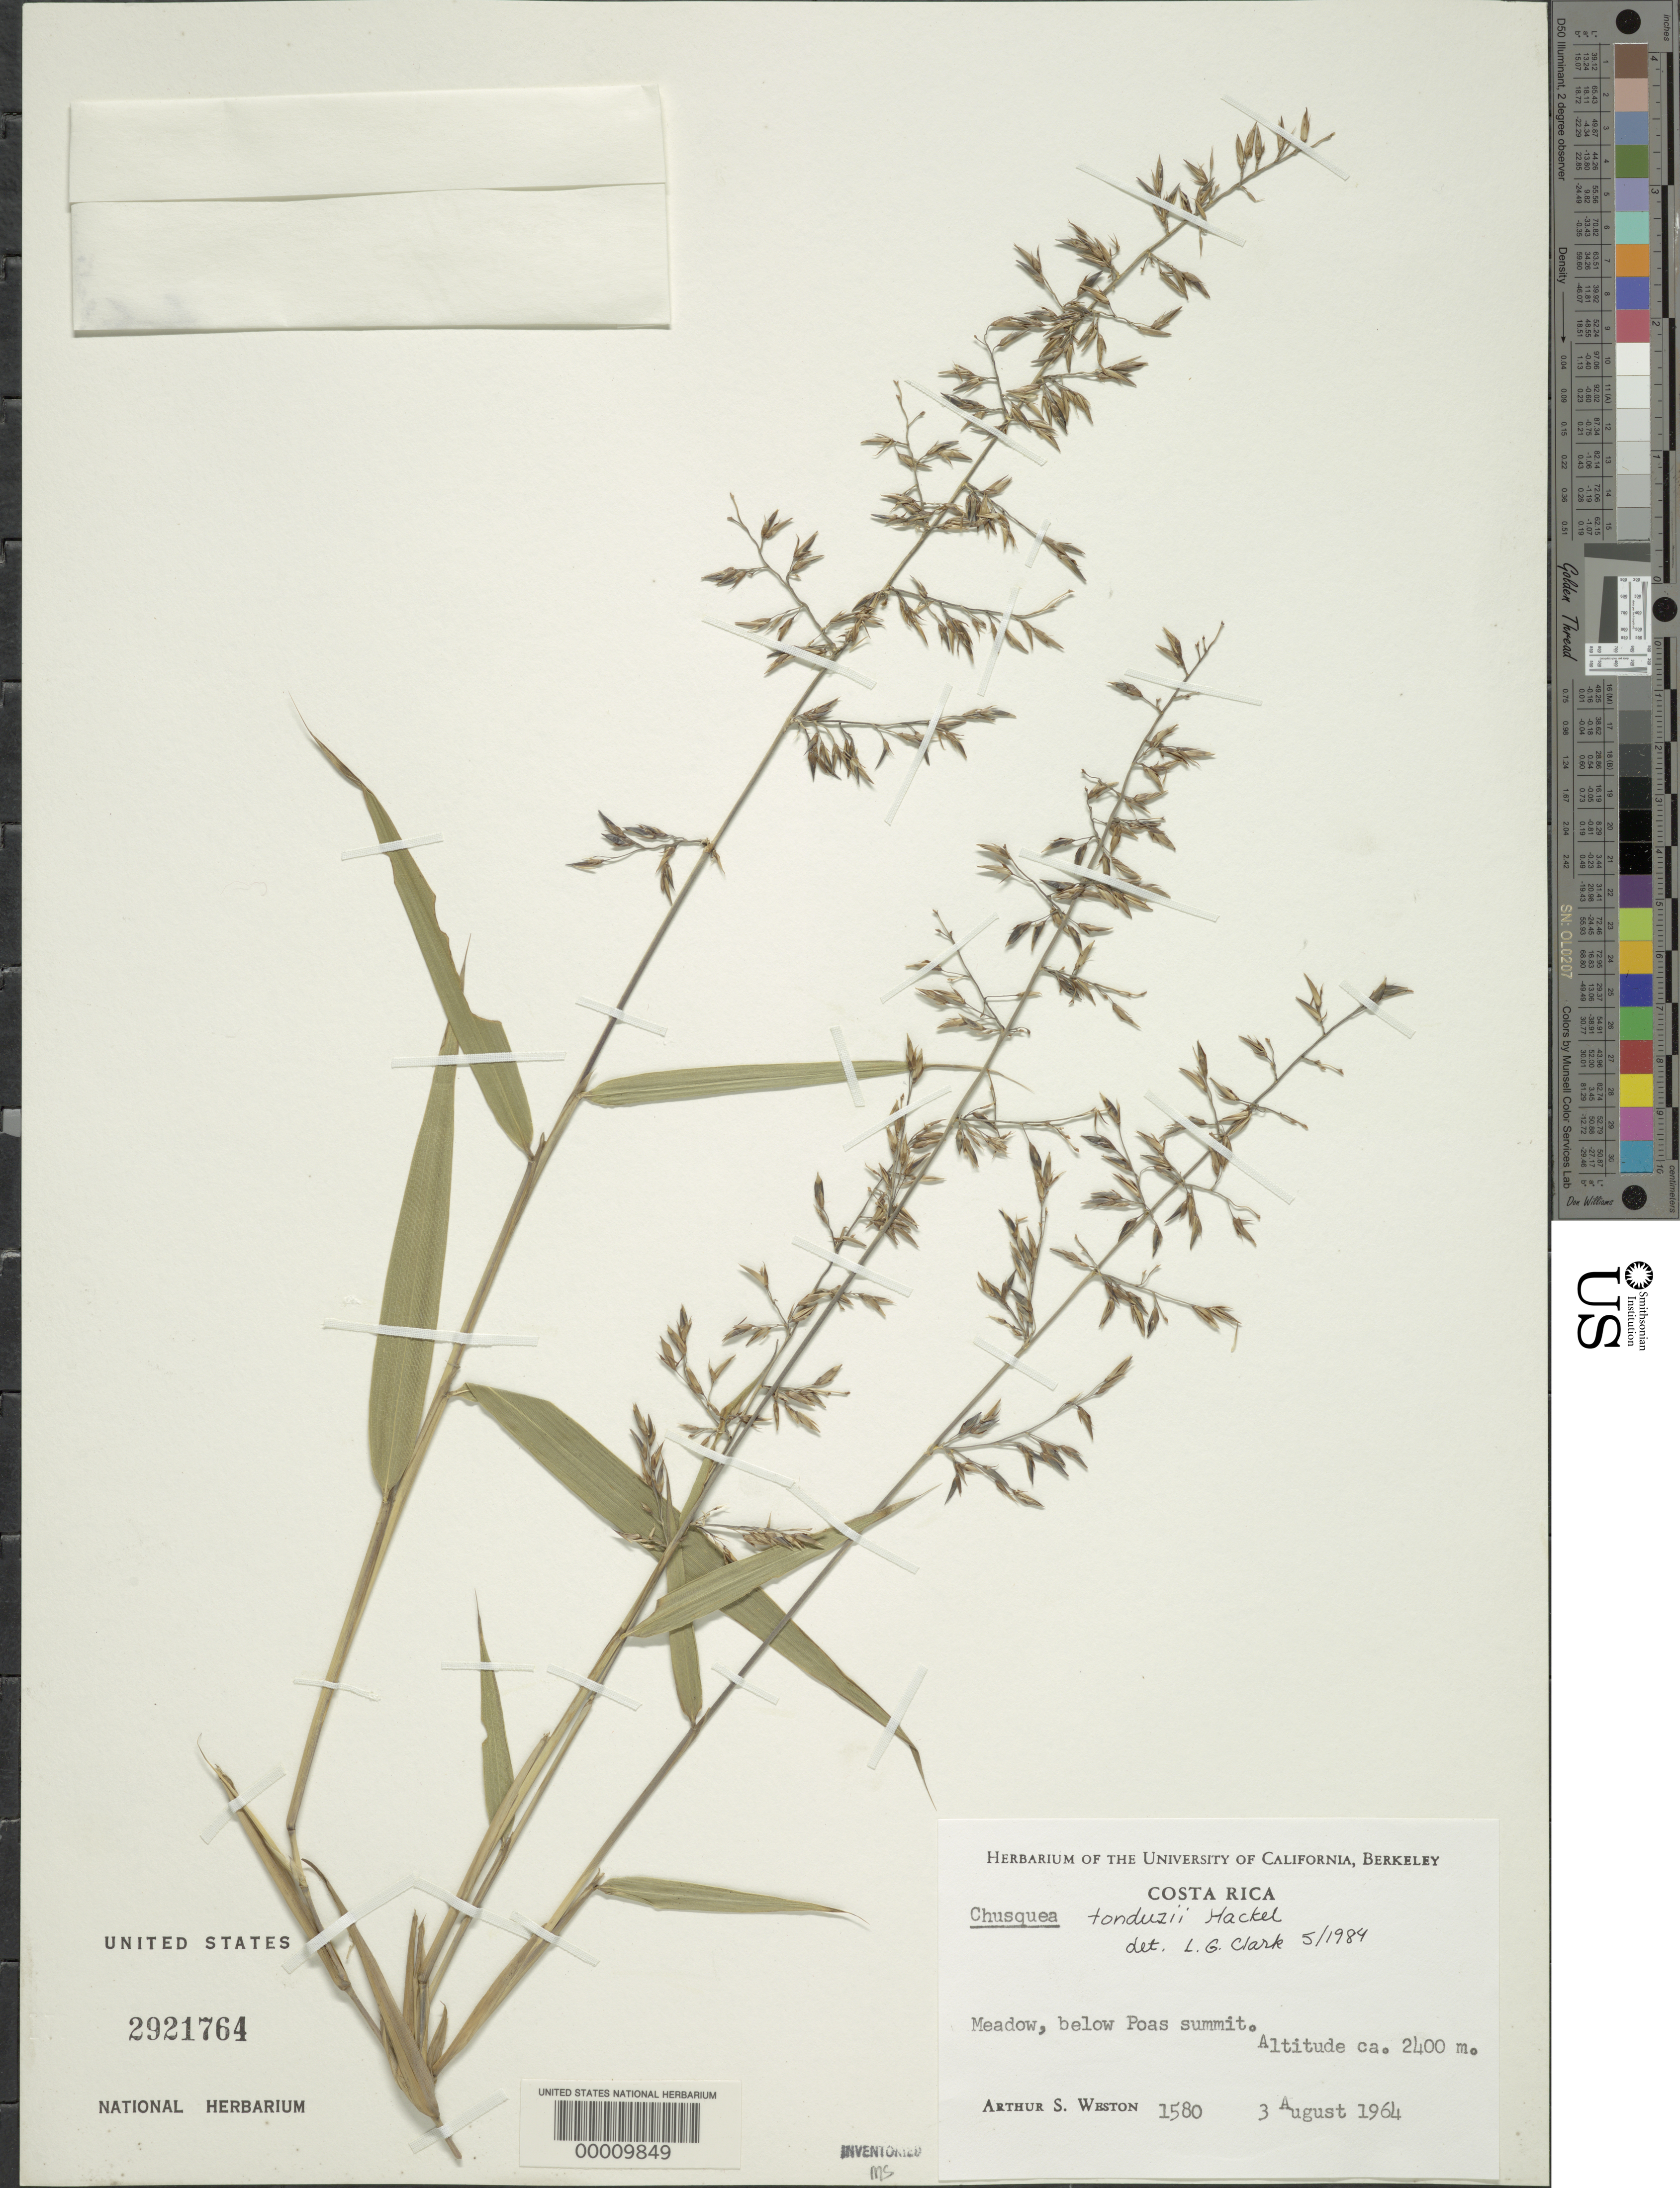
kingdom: Plantae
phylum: Tracheophyta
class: Liliopsida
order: Poales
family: Poaceae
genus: Chusquea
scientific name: Chusquea tonduzii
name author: Hack.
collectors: A. Weston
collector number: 1580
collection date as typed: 03 Aug 1964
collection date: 1964-08-03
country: Costa Rica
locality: Poás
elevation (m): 2400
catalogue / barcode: US 2921764